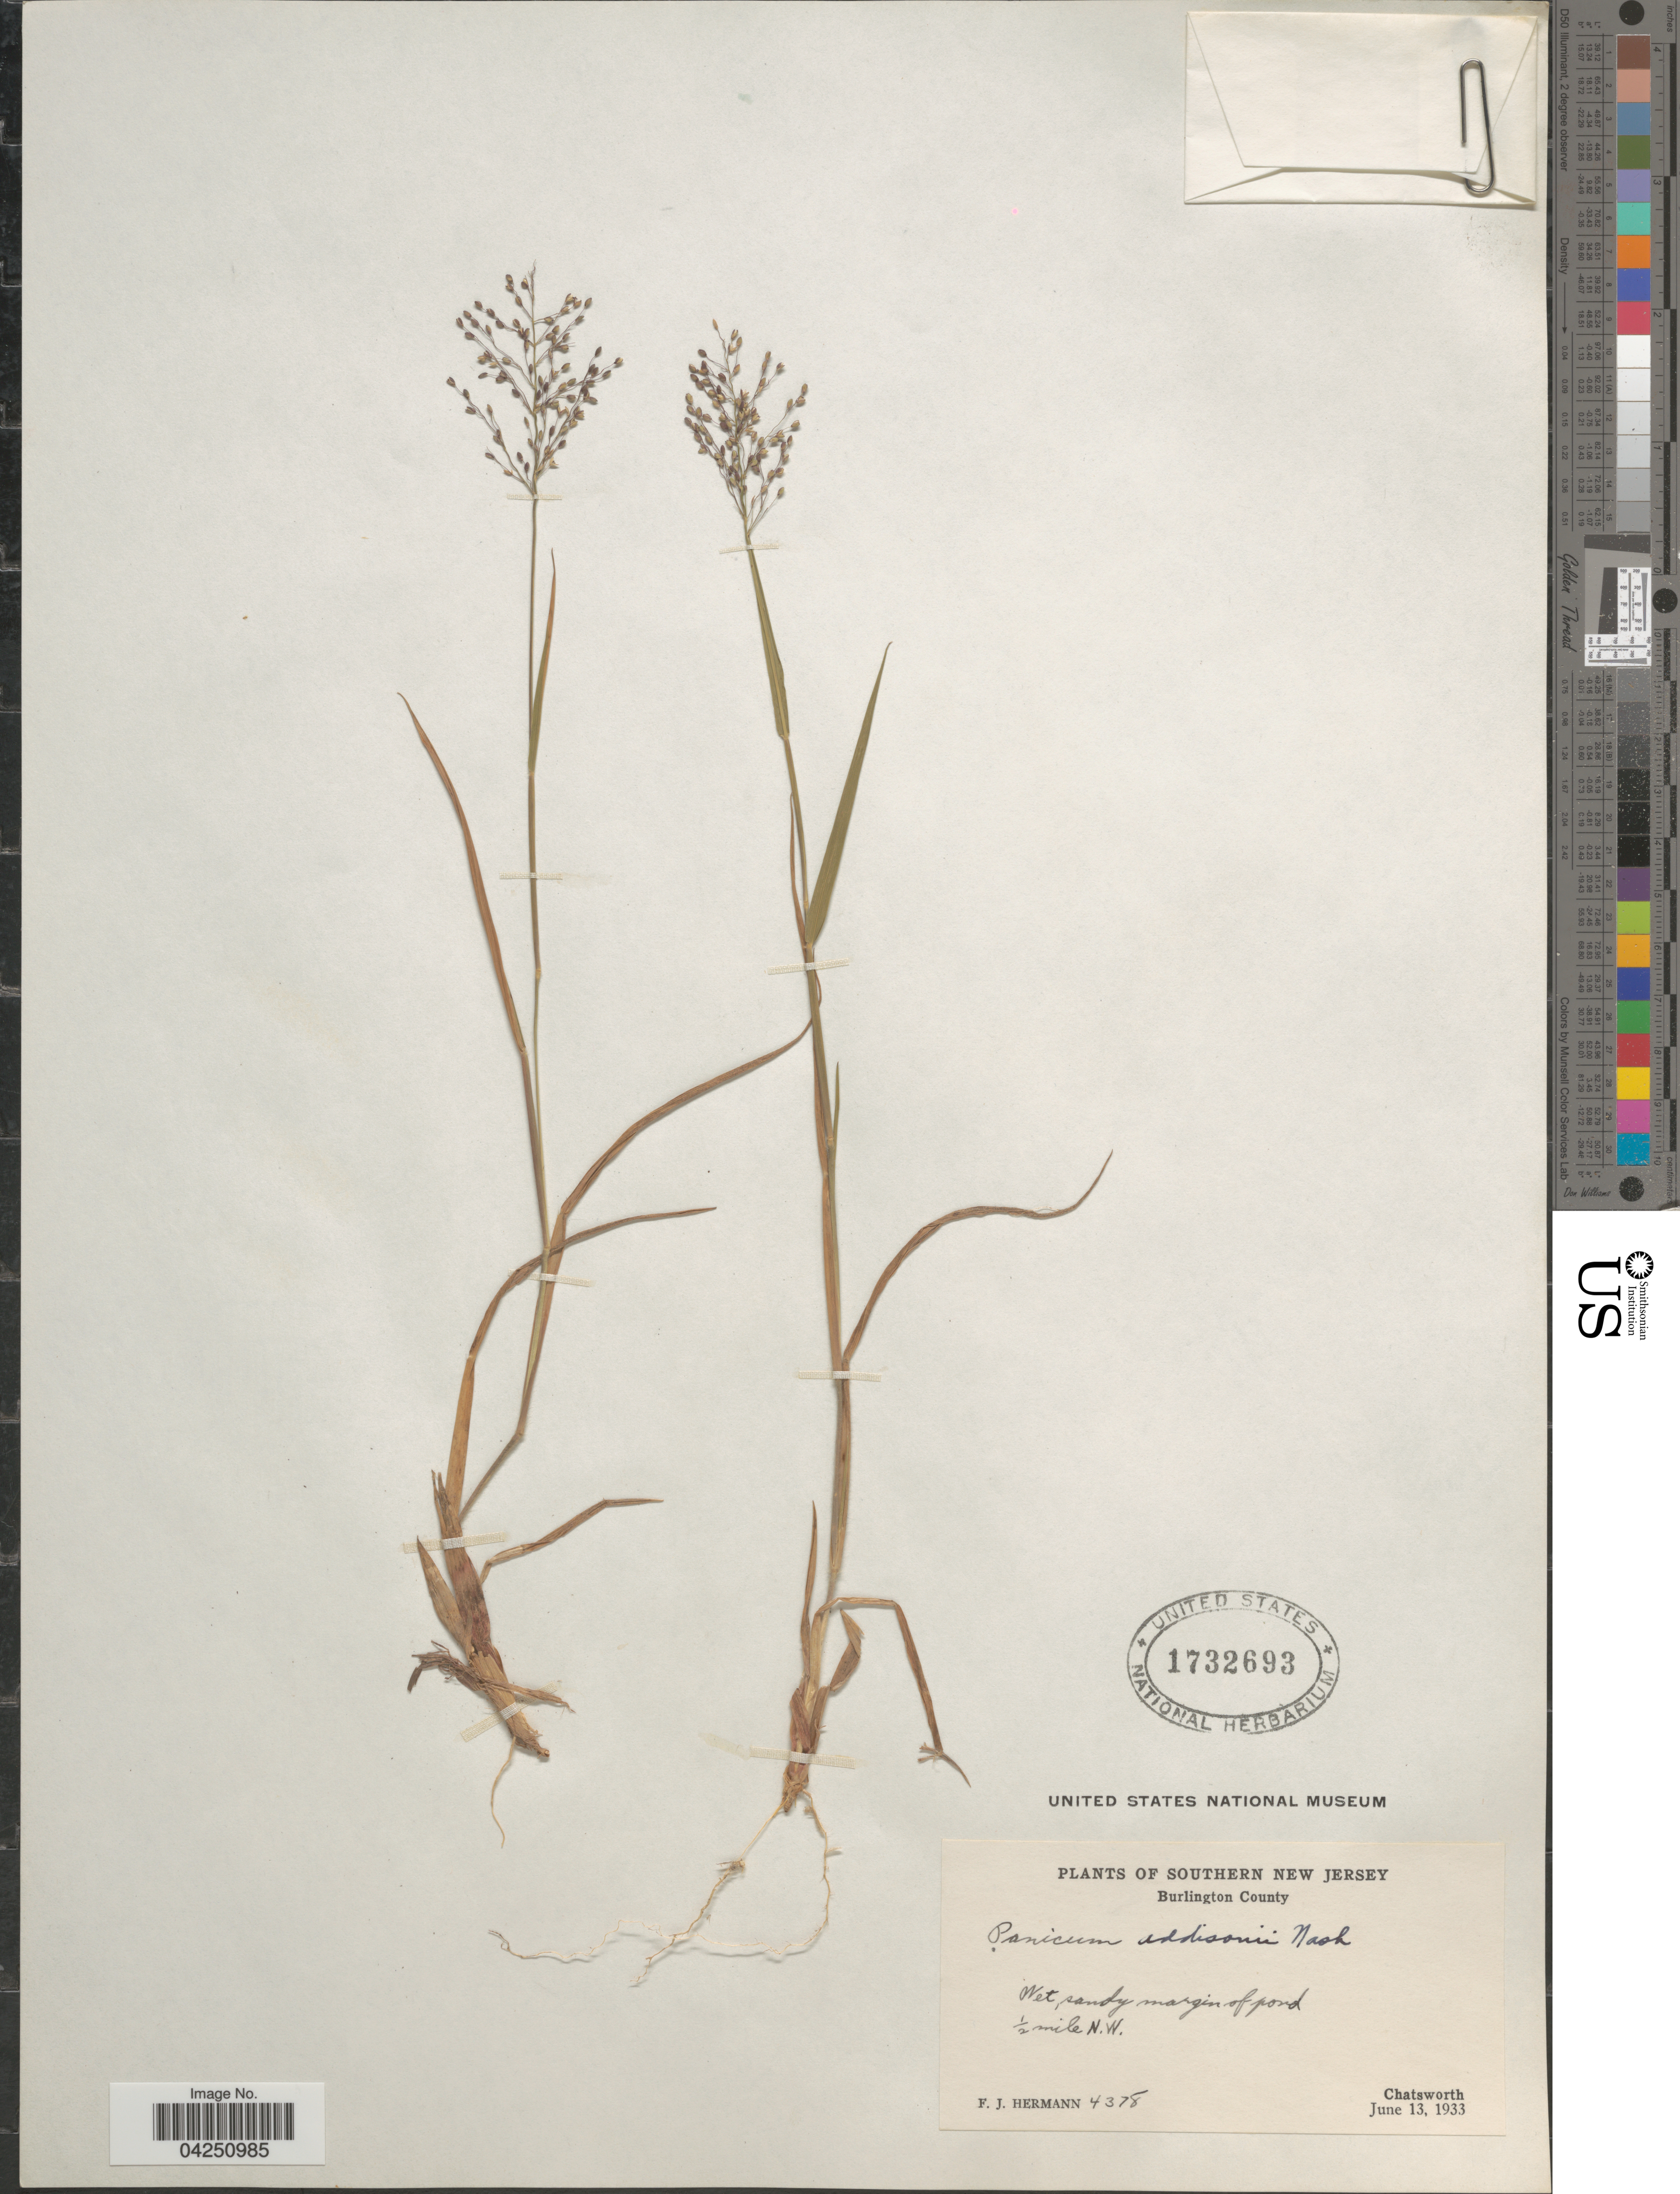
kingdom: Plantae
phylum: Tracheophyta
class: Liliopsida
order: Poales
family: Poaceae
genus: Dichanthelium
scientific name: Dichanthelium acuminatum var. acuminatum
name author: (Sw.) Gould & C.A. Clark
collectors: F. J. Hermann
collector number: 4378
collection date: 1933-06-13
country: United States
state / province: New Jersey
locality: Southern New Jersey. Burlington County. Wet, sandy margin of pond ½ mile N.W. Chatsworth.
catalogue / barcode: US 1732693